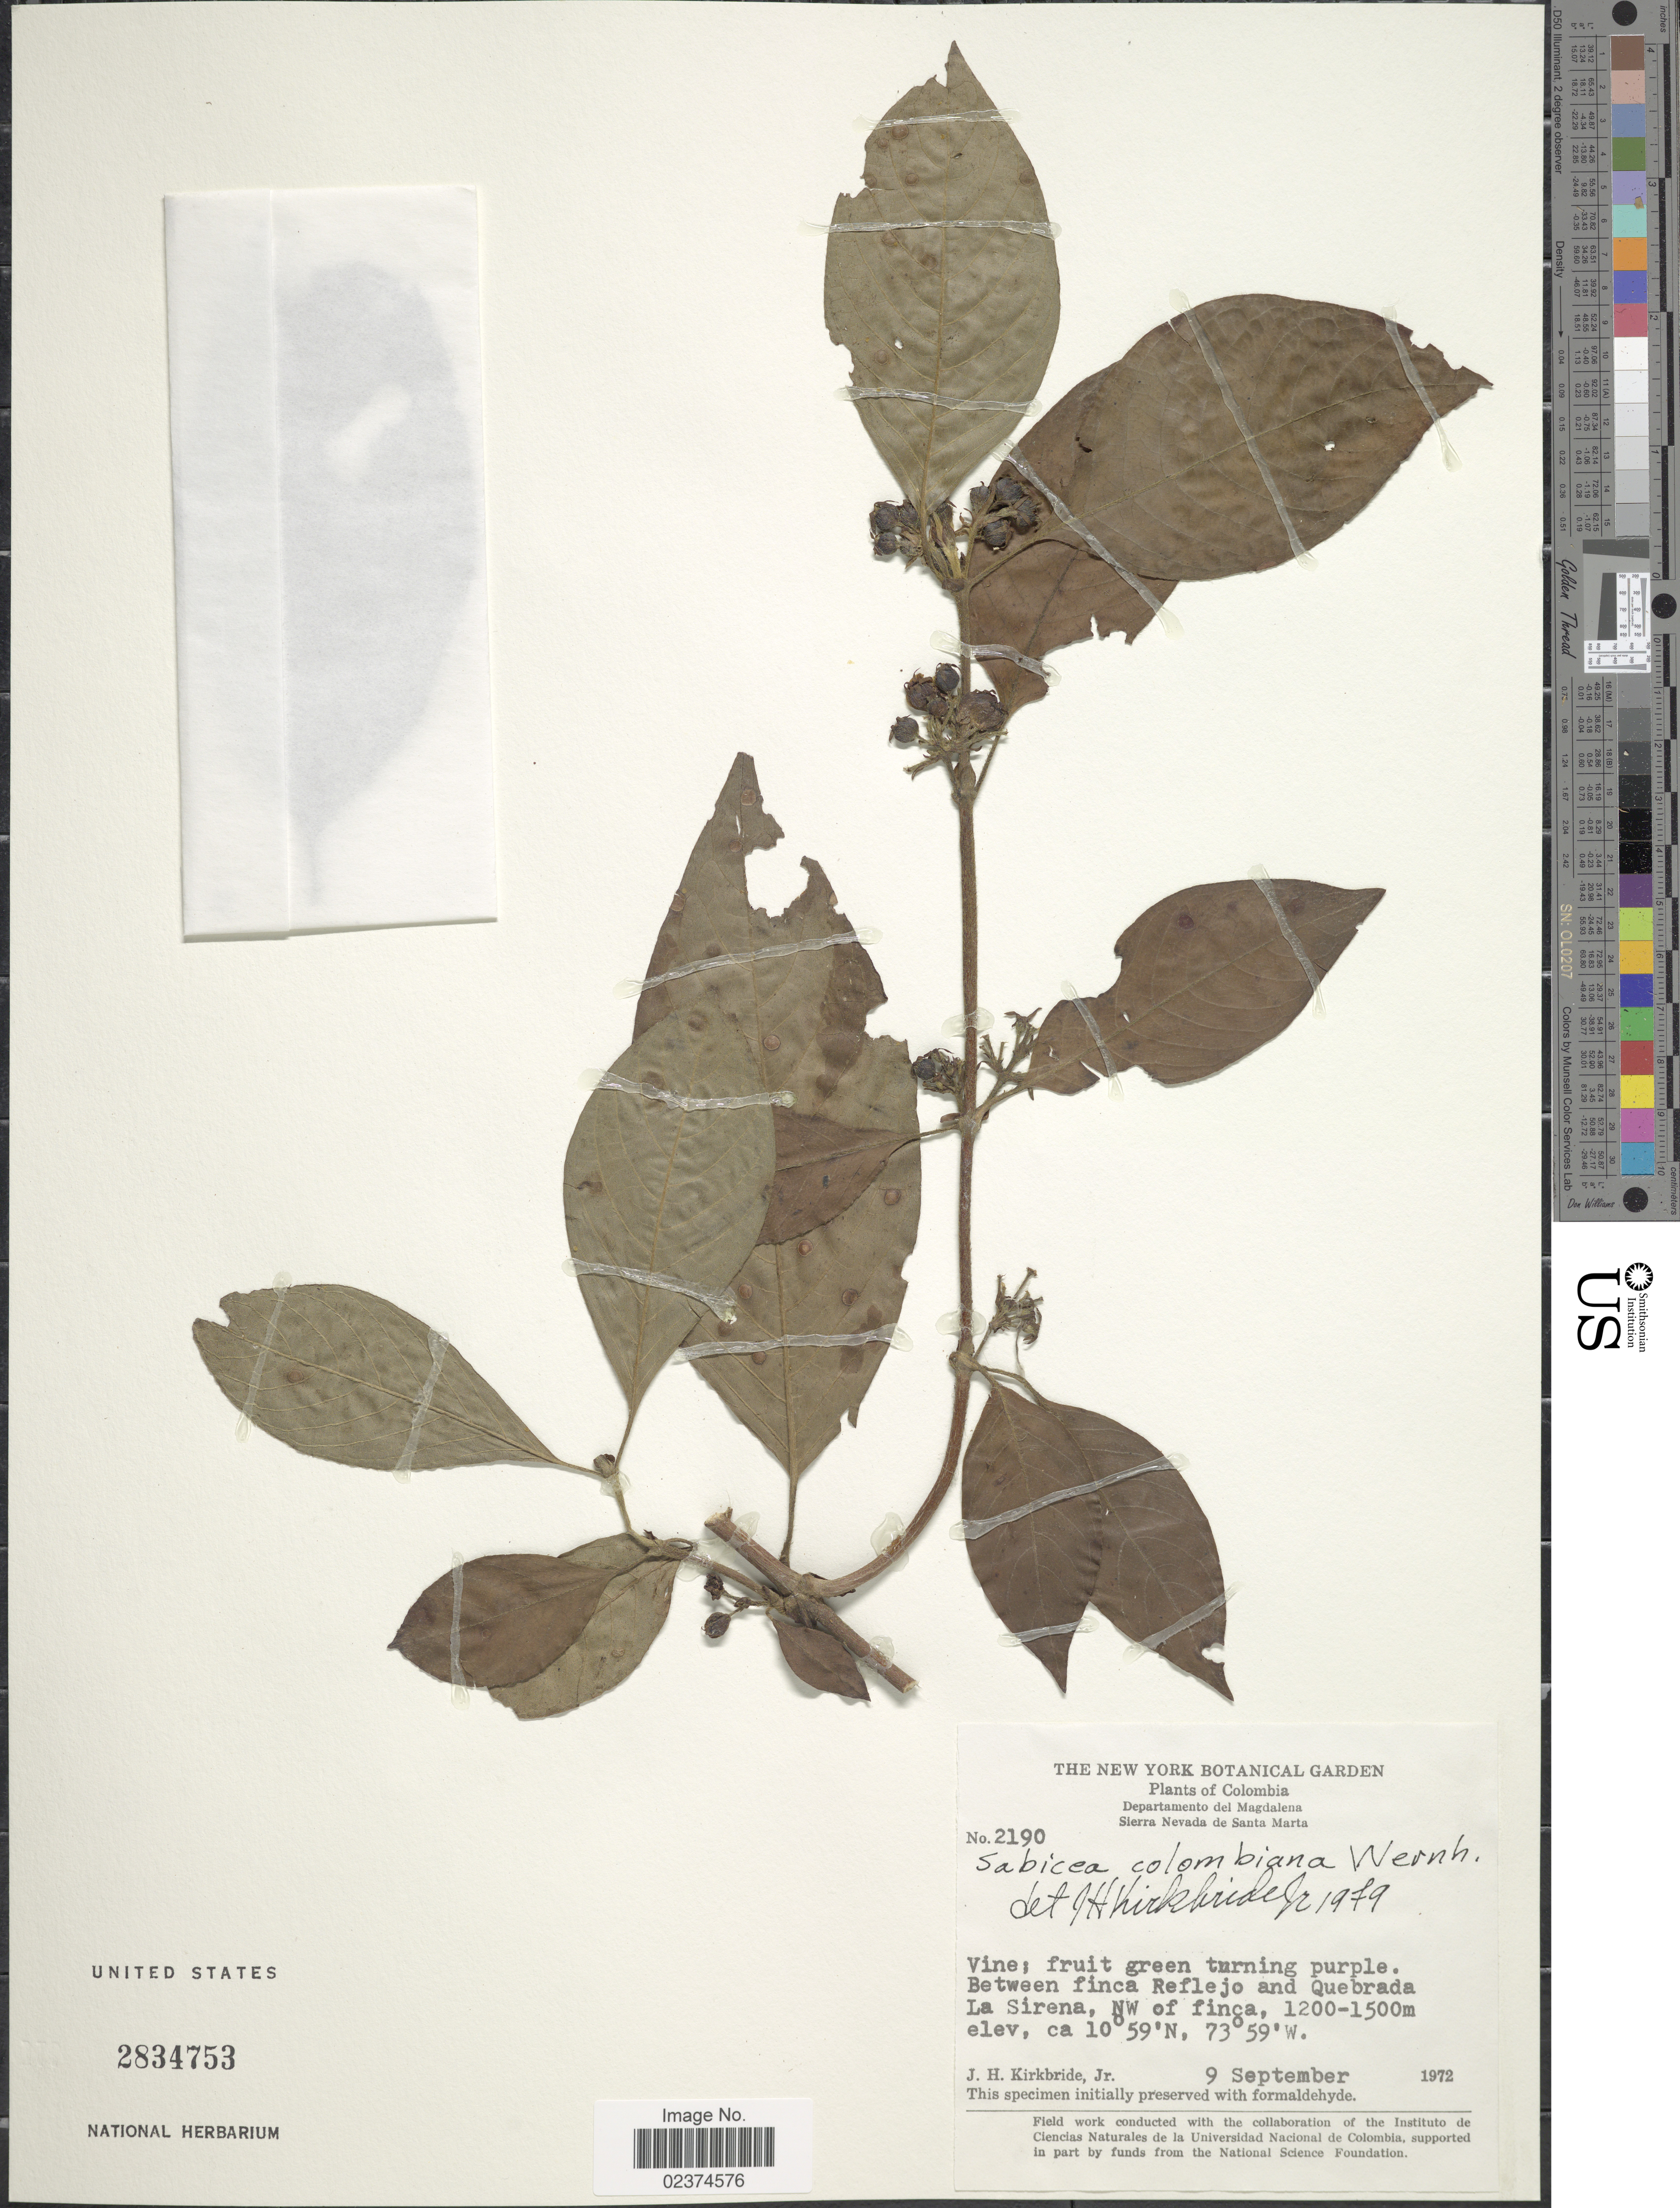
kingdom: Plantae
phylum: Tracheophyta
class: Magnoliopsida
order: Gentianales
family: Rubiaceae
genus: Sabicea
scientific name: Sabicea colombiana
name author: Wernham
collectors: J. H. Kirkbride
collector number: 2190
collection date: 1972-09-09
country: Colombia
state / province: Magdalena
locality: Sierra Nevada de Santa Marta, Vine, between finca Reflejo and Quebrada La Sirena, NW of finca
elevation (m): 1200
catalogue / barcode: US 2834753